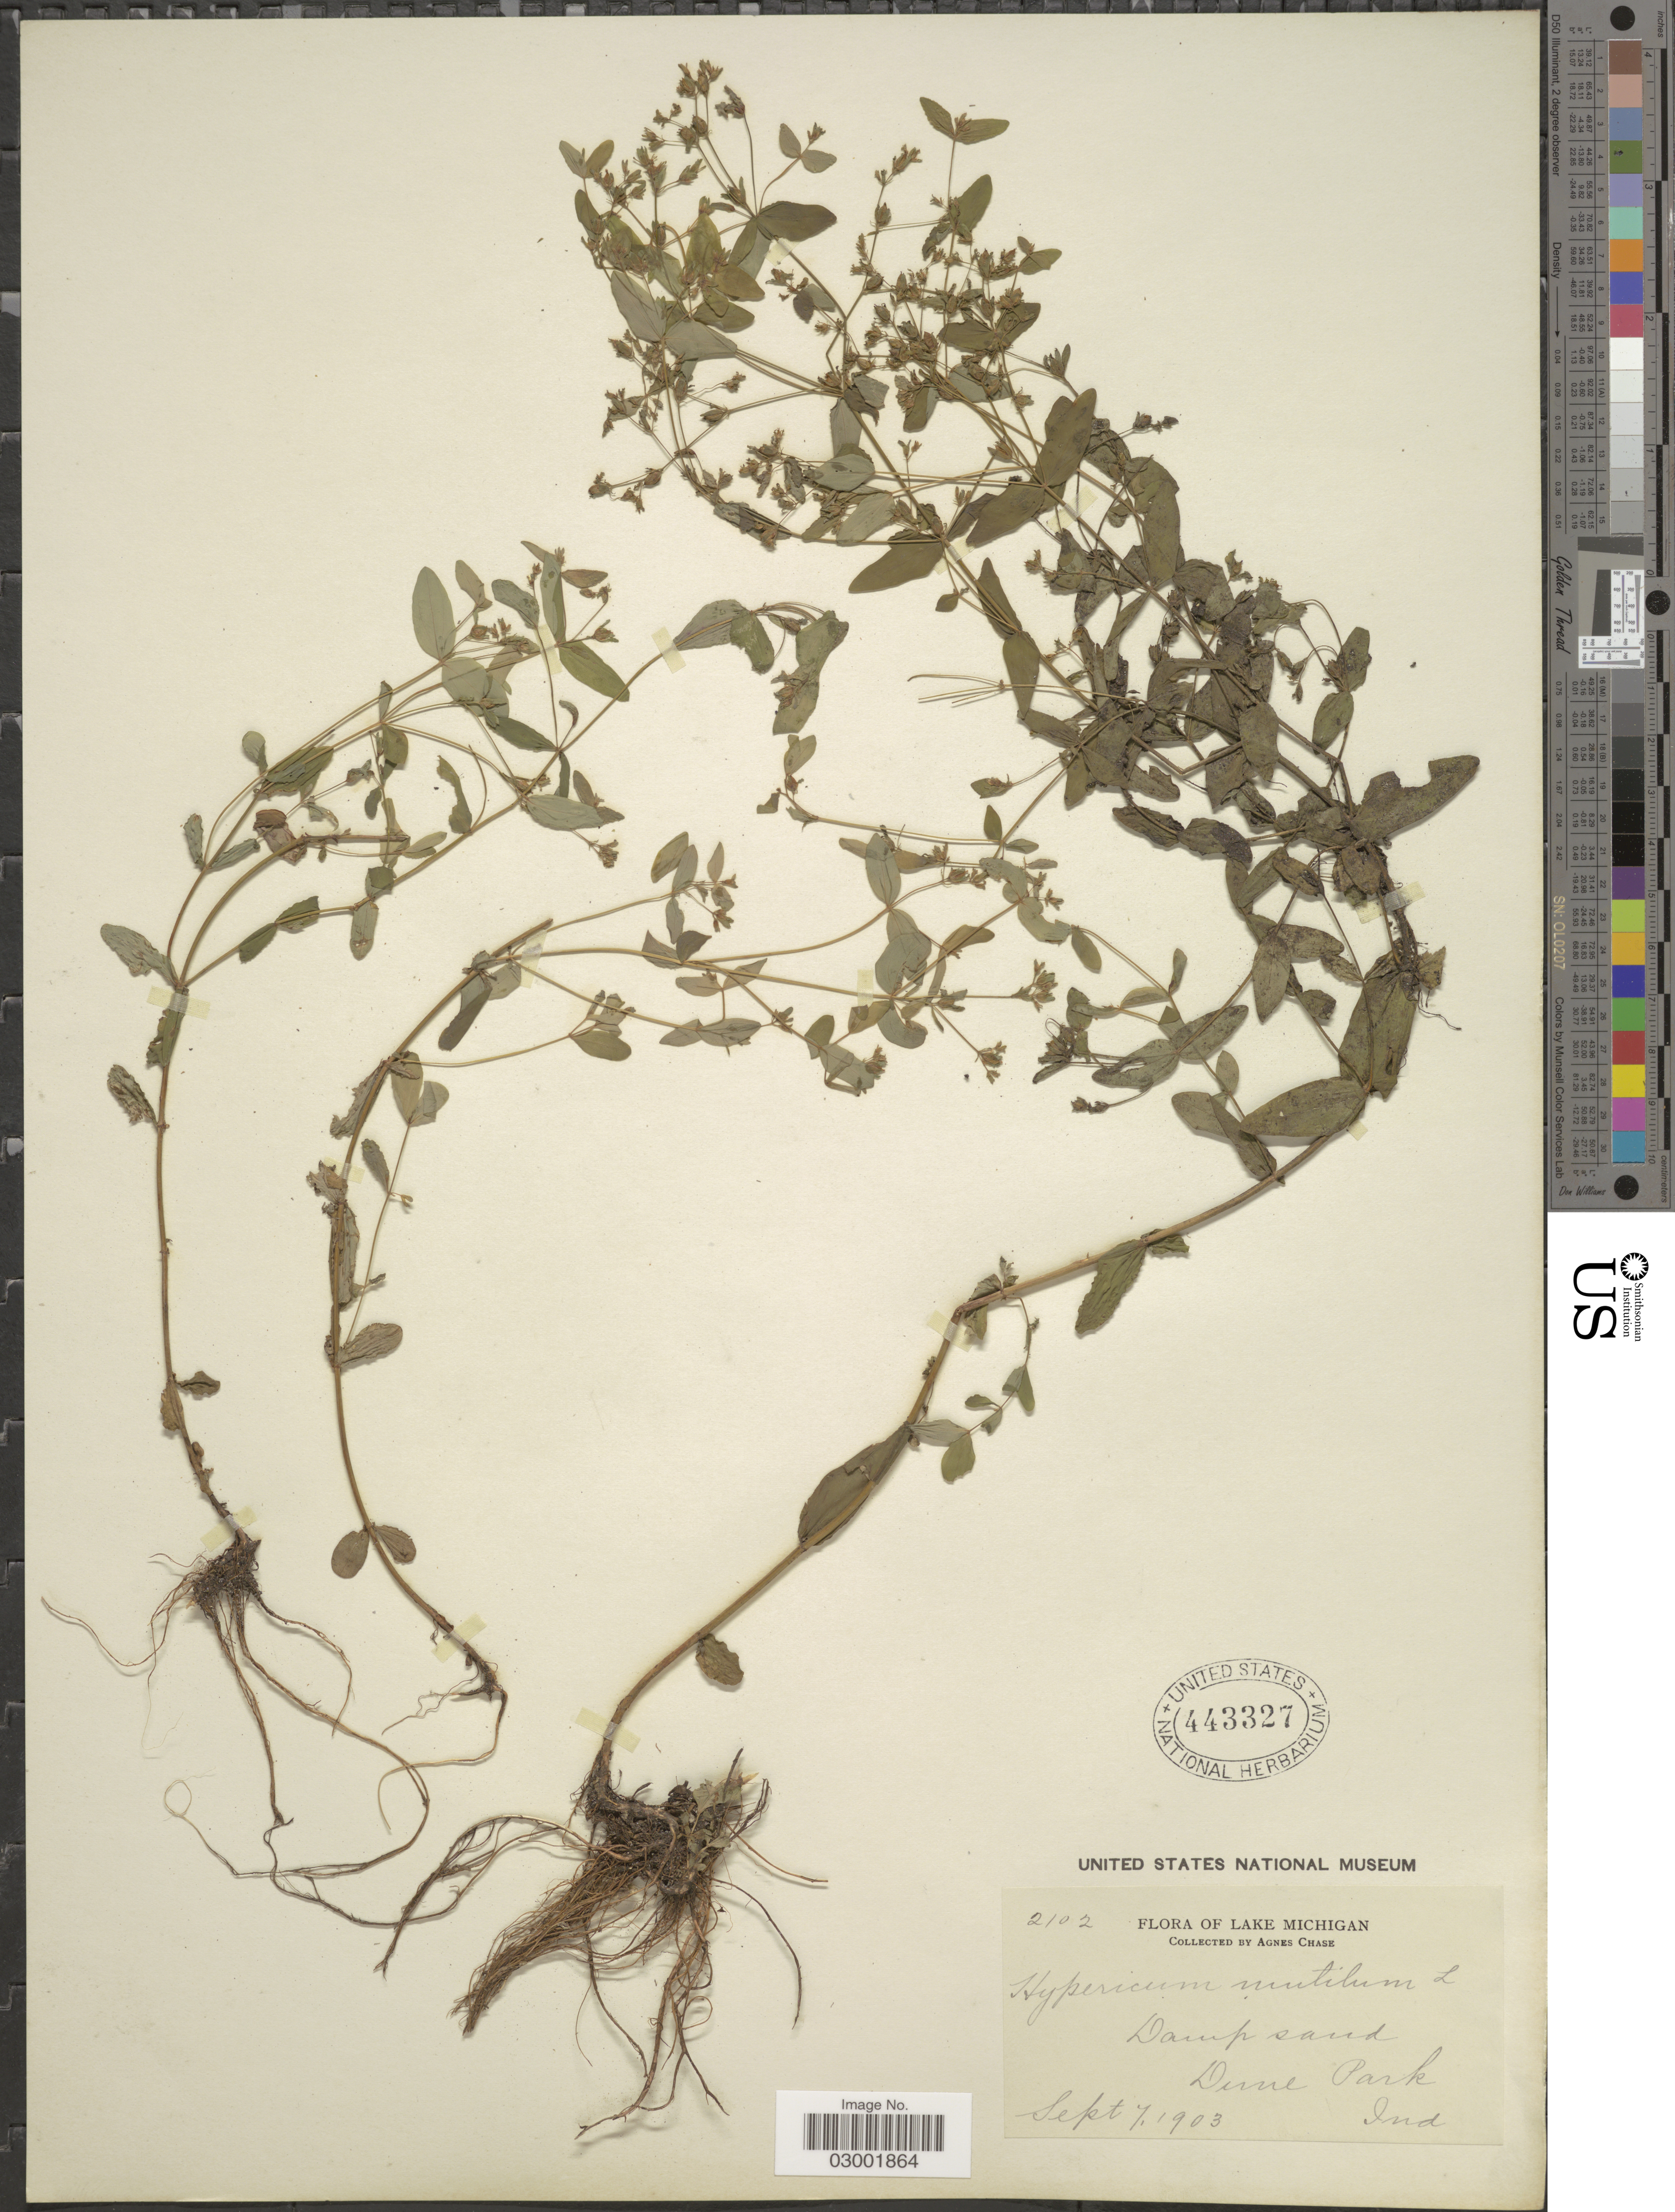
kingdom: Plantae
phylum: Tracheophyta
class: Magnoliopsida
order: Malpighiales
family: Hypericaceae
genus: Hypericum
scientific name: Hypericum mutilum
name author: L.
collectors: A. Chase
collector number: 2102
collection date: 1903-09-07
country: United States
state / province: Indiana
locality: Lake Michigan, Dune Park.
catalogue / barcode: US 443327